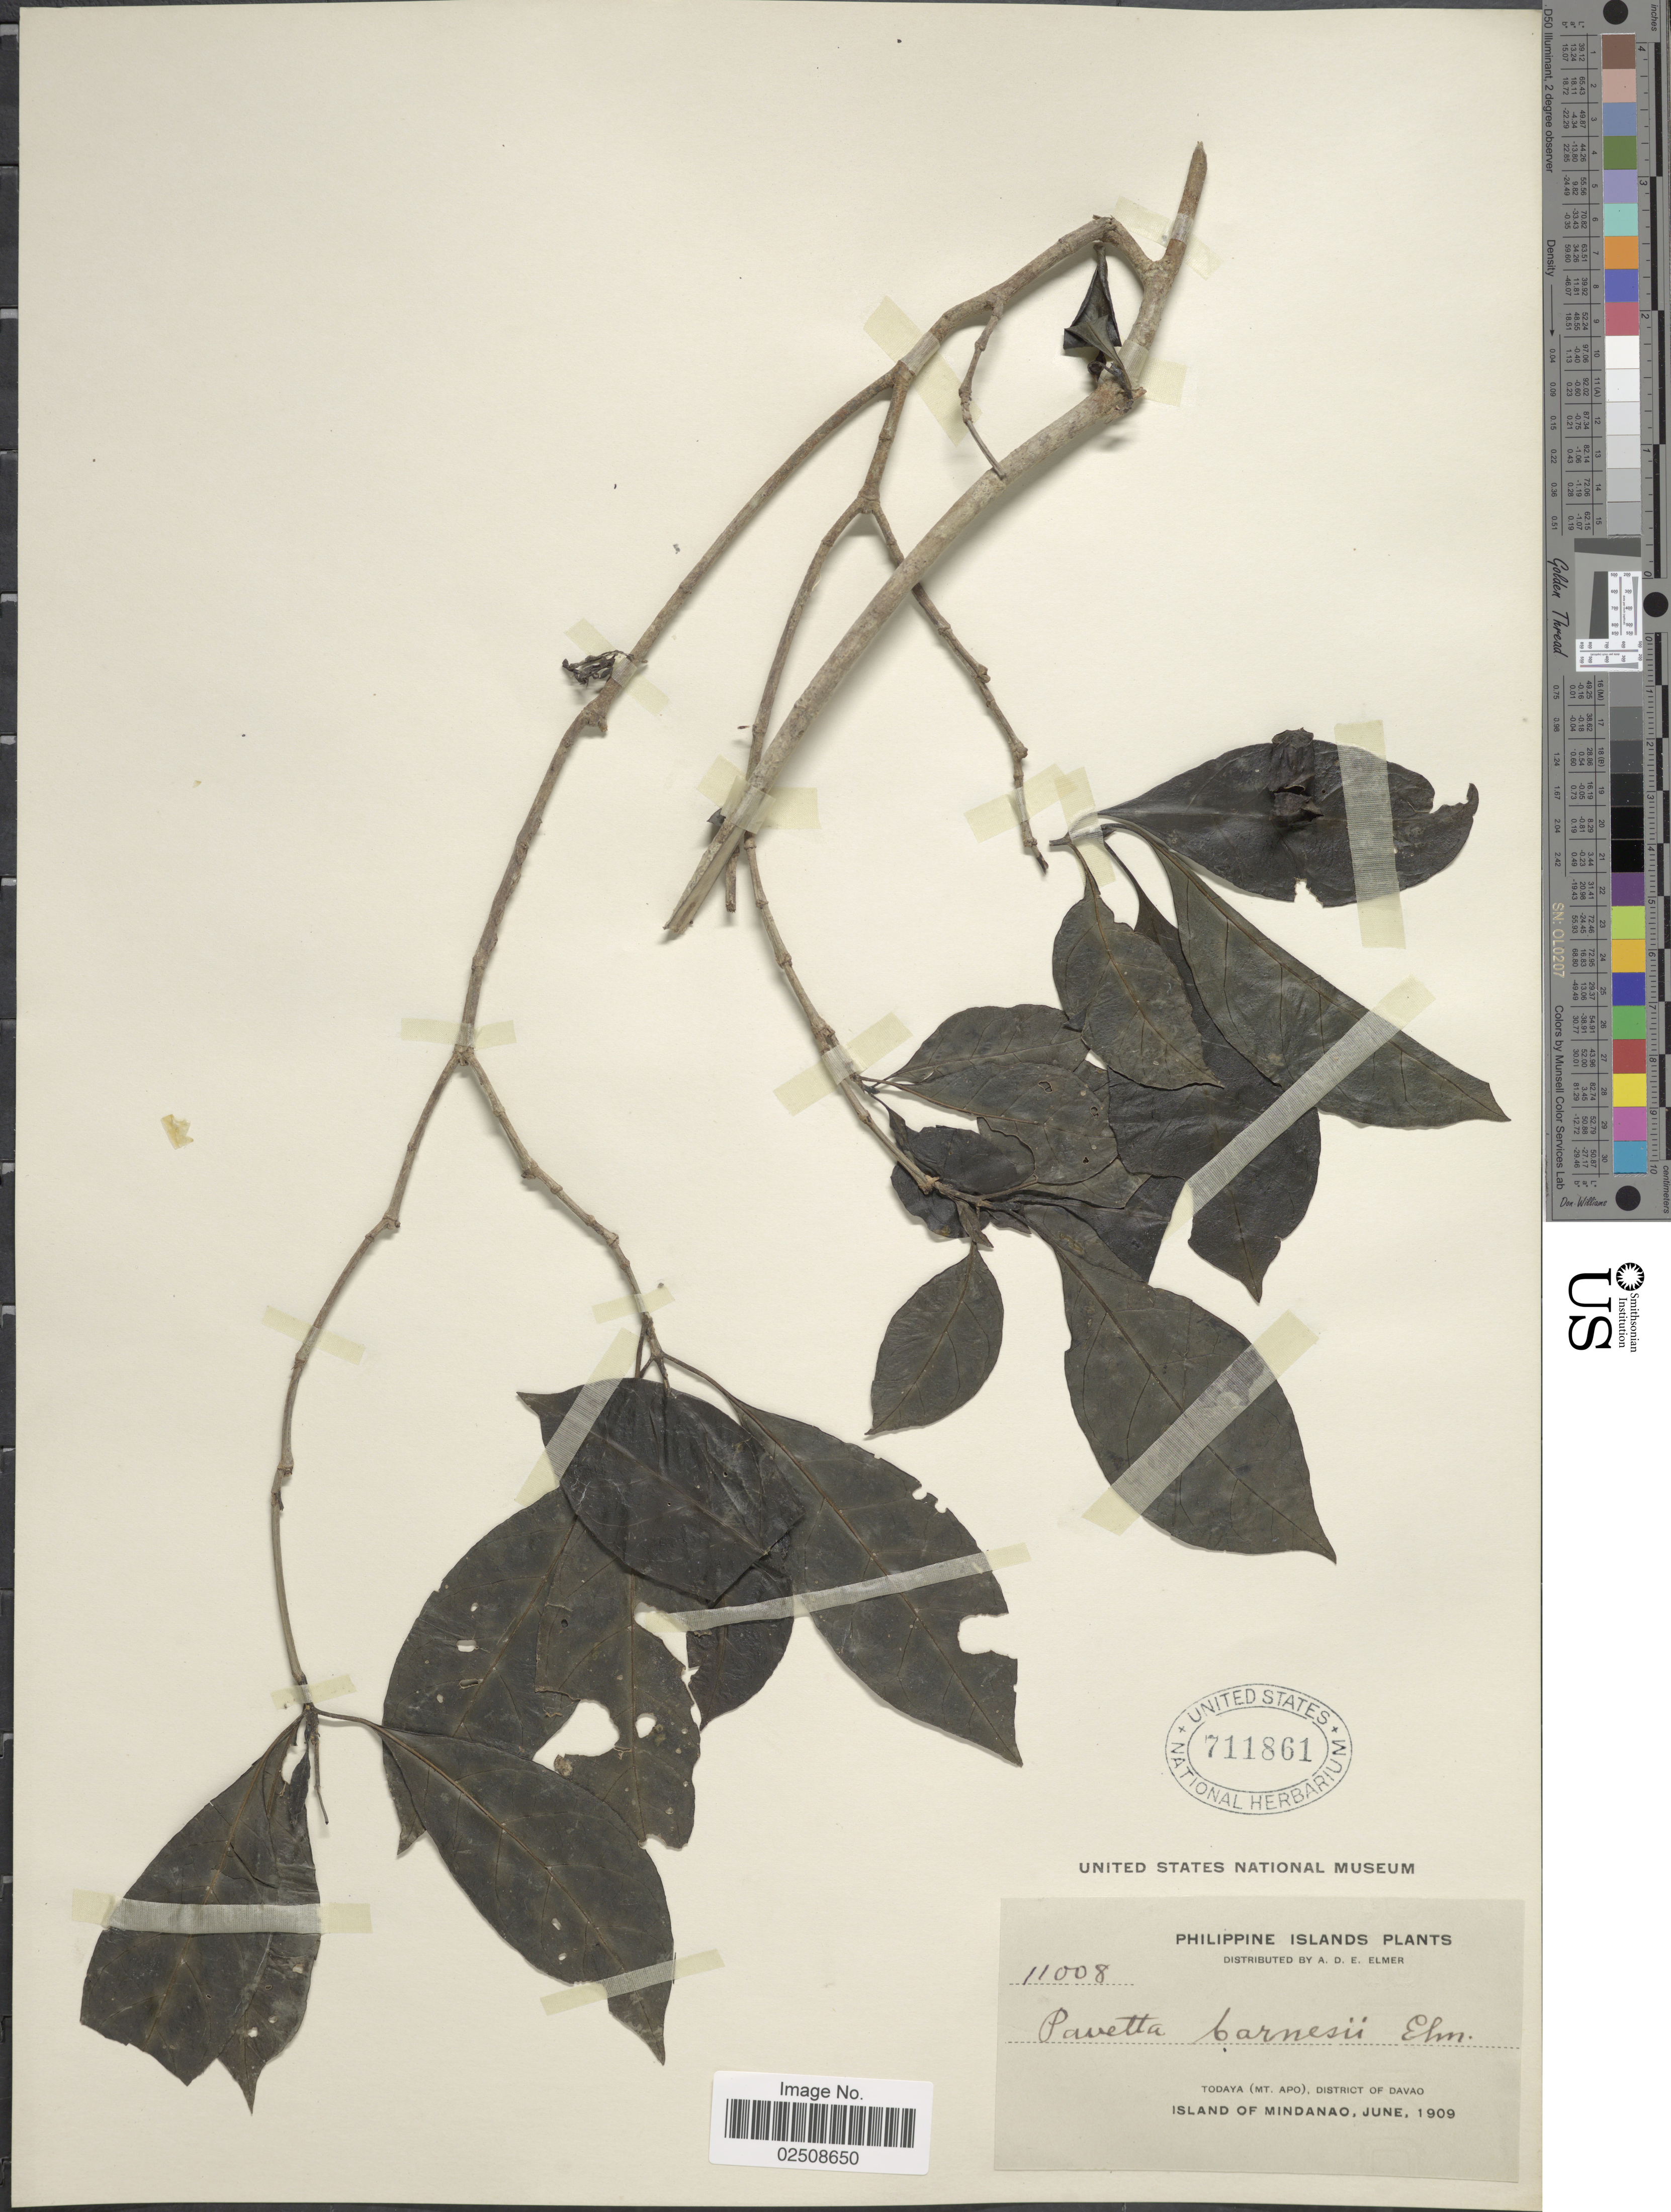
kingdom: Plantae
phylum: Tracheophyta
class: Magnoliopsida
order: Gentianales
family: Rubiaceae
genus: Pavetta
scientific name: Pavetta indica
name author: L.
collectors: A. D. E. Elmer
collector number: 11008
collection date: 1909-06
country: Philippines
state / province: Davao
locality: Philippine Islands. Todaya (Mt. Apo), District of Davao. Island of Mindanao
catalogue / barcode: US 711861